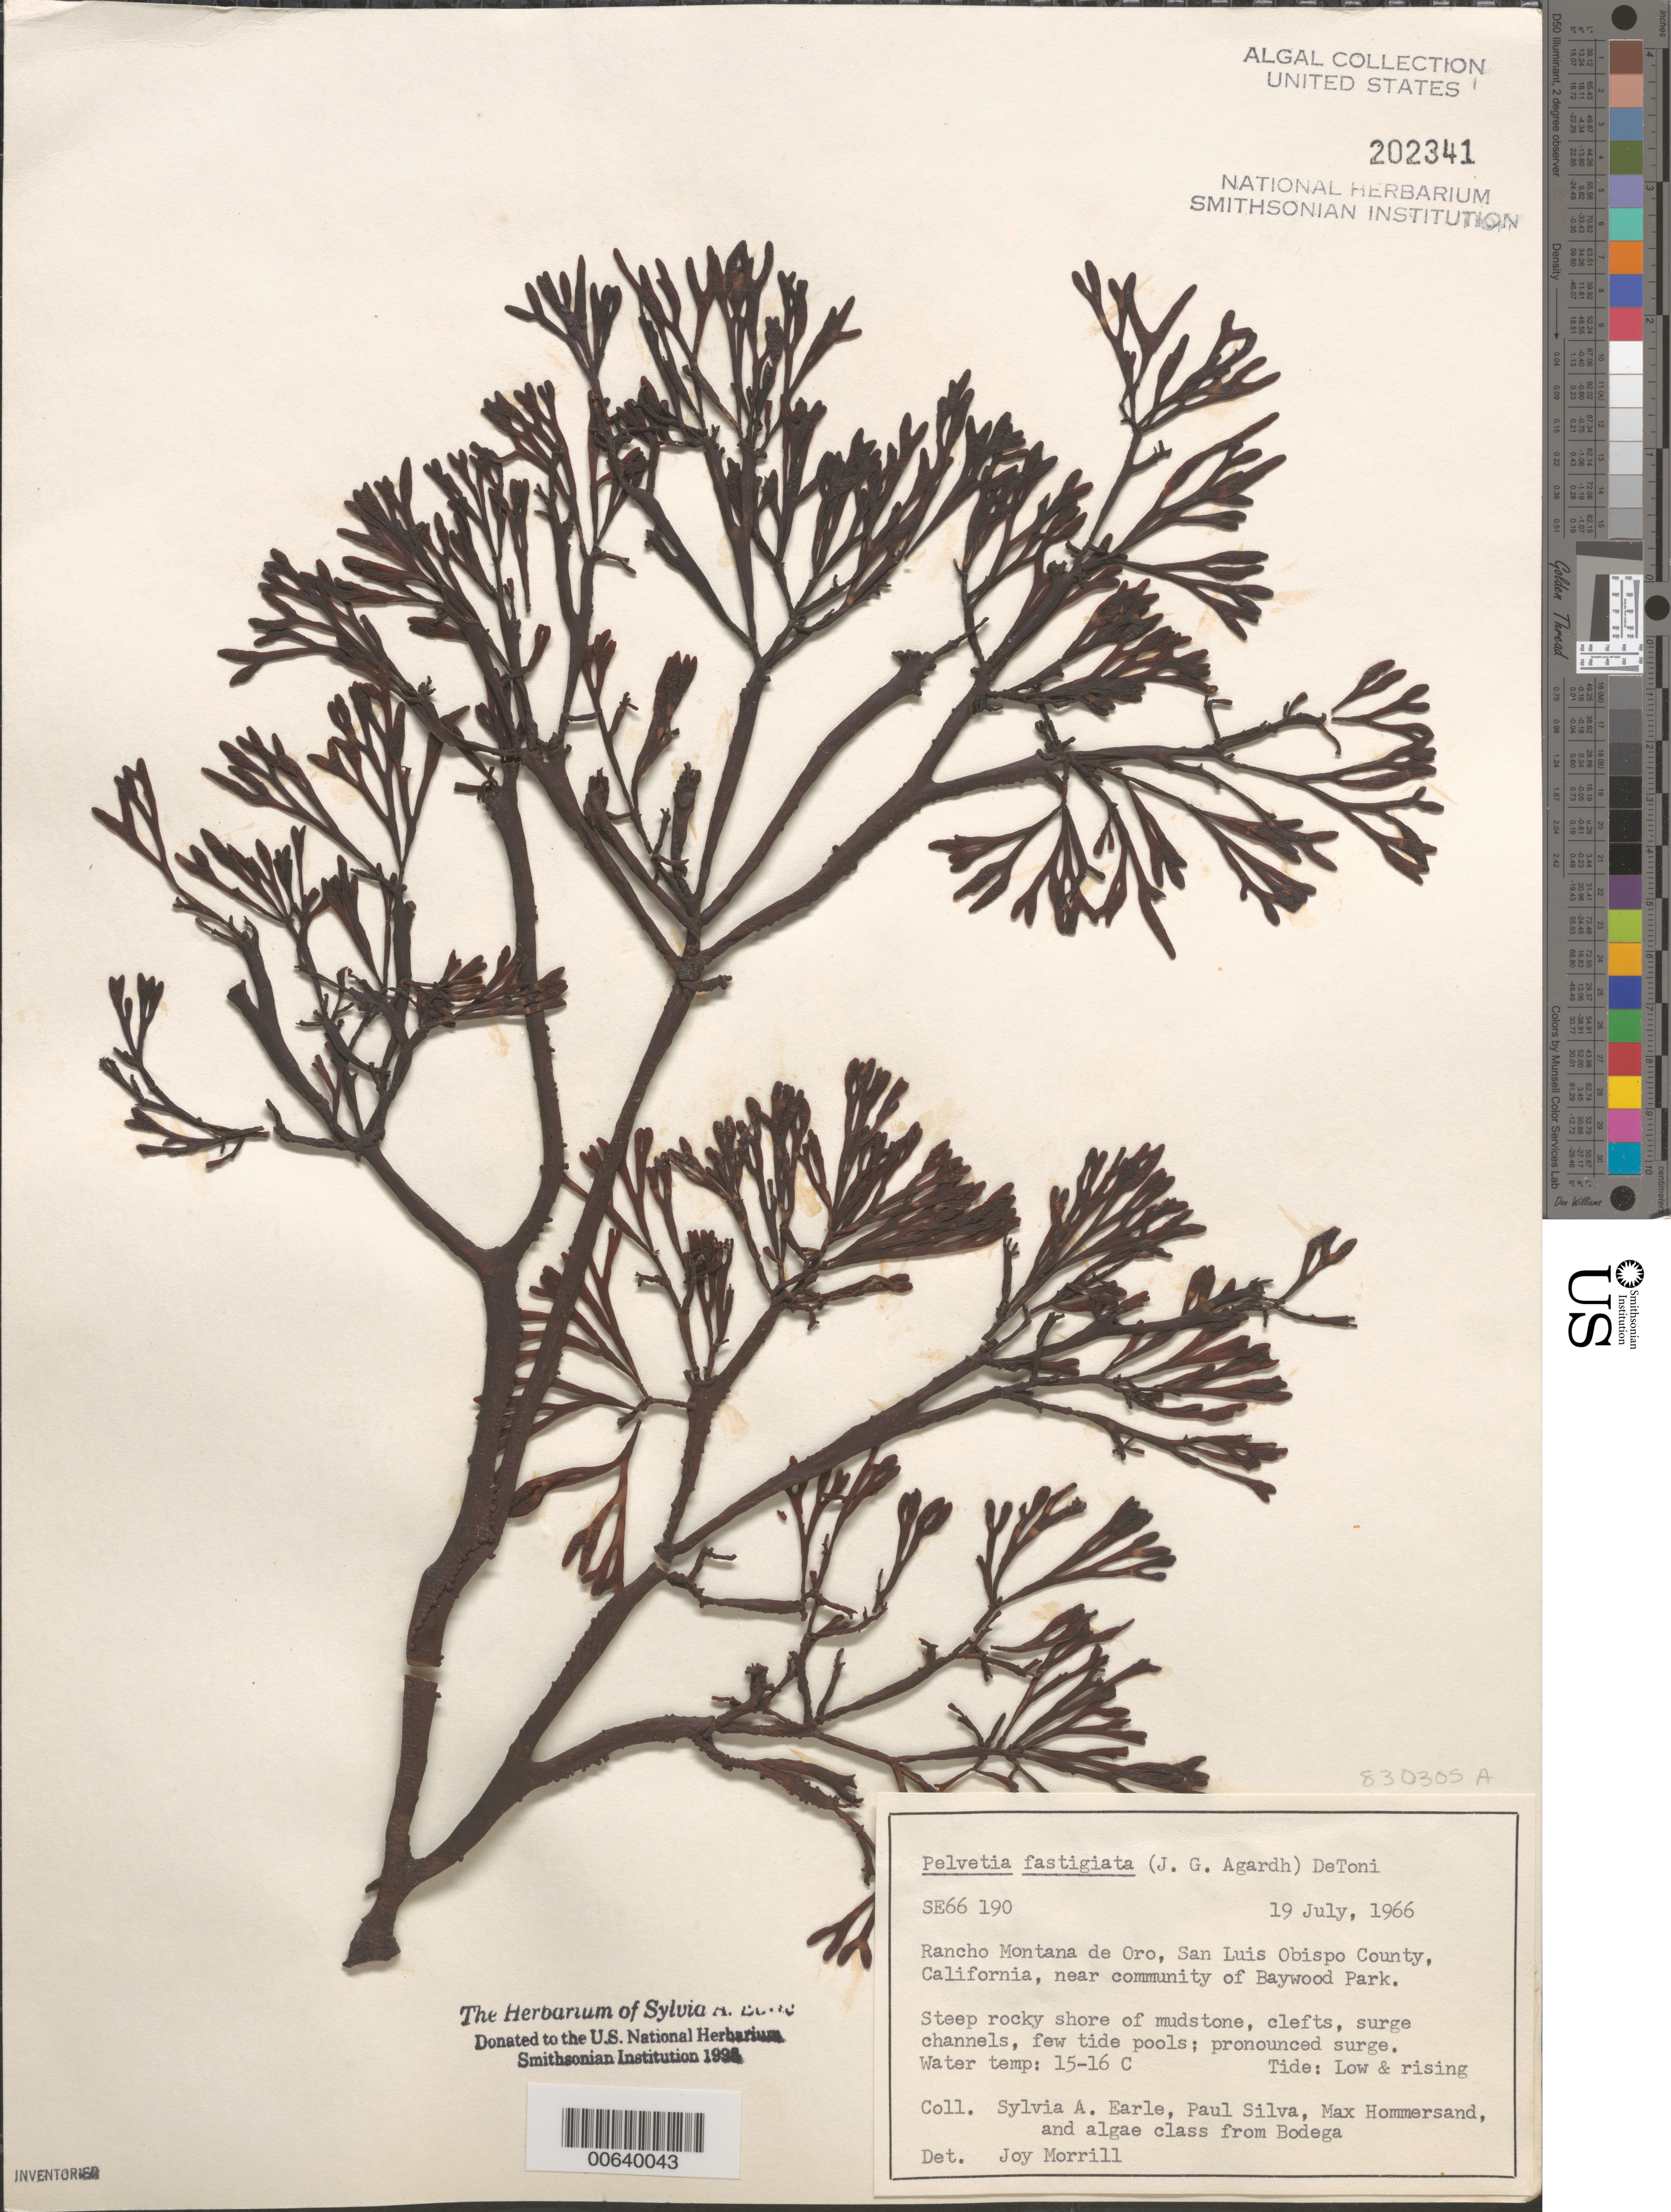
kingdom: Chromista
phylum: Ochrophyta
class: Phaeophyceae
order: Fucales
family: Fucaceae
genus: Silvetia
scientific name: Silvetia compressa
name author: (J. Agardh) E.A. Serrão et al.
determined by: Algae name updating Project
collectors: S. A. Earle, P. C. Silva, M. H. Hommersand & Bodega Algae Class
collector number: SE 66190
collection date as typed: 19 Jul 1966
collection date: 1966-07-19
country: United States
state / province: California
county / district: San Luis Obispo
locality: Rancho Montana de Oro, near Baywood Park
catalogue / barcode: US 202341